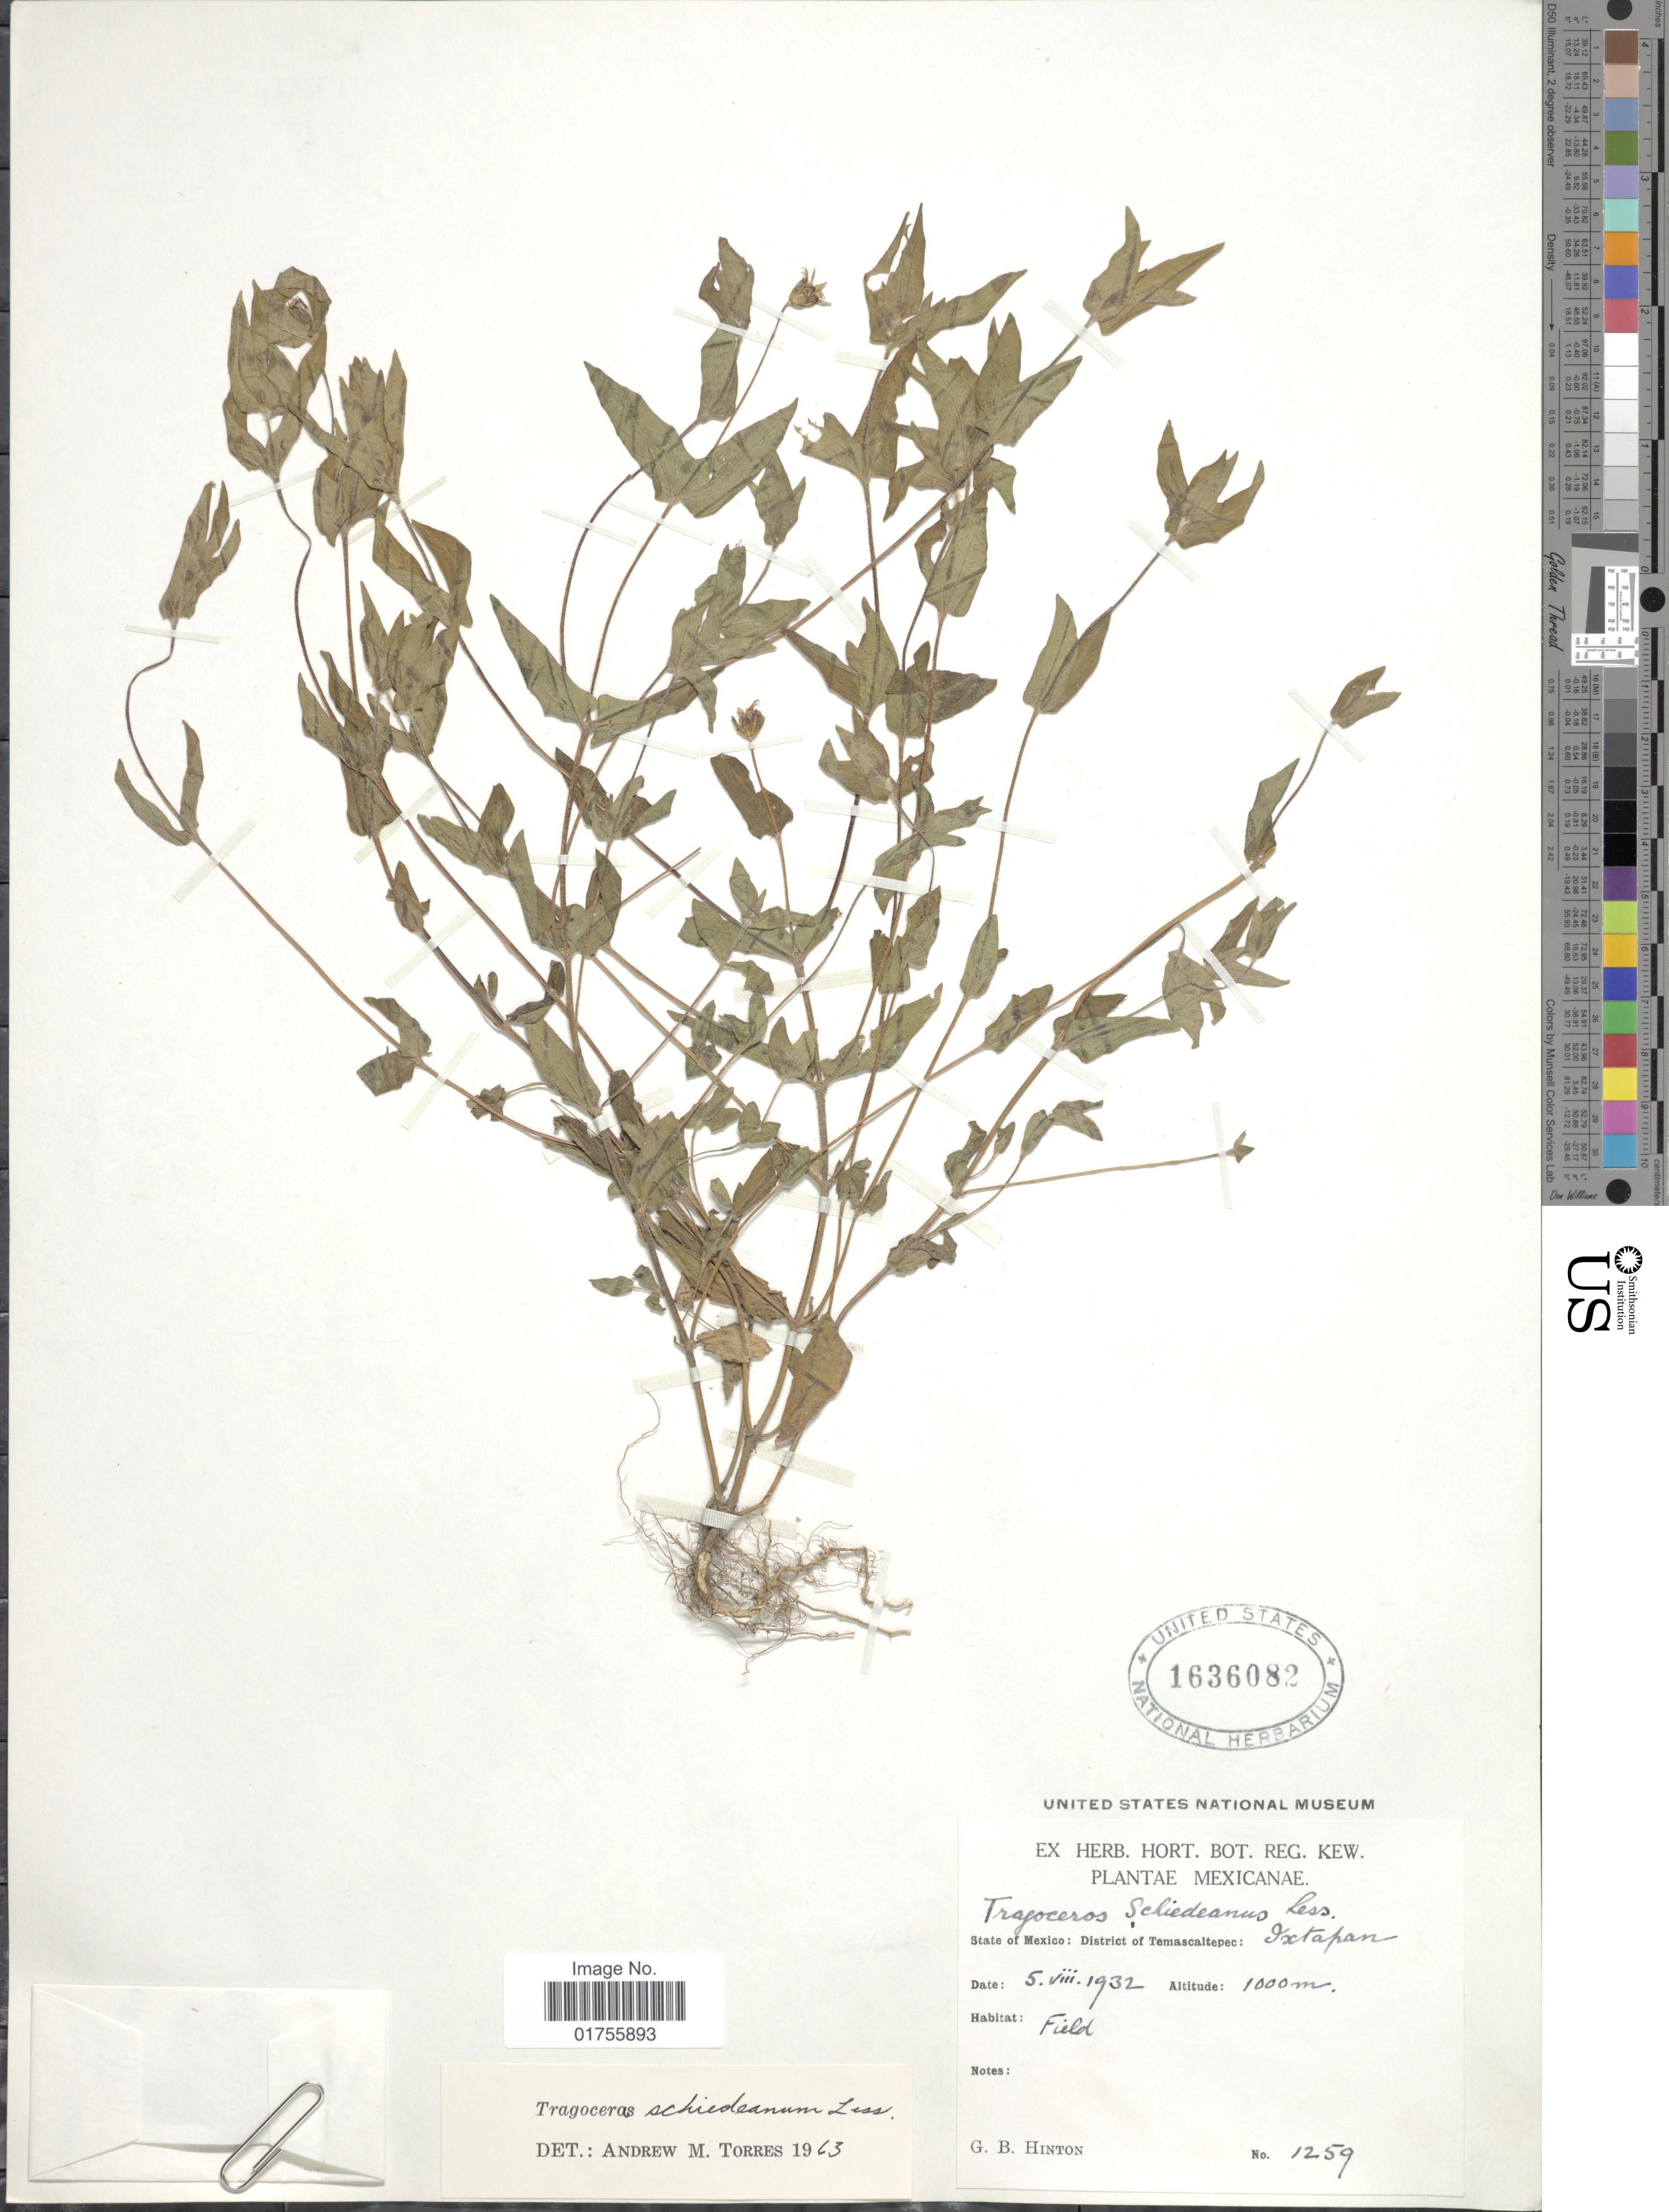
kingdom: Plantae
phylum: Tracheophyta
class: Magnoliopsida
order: Asterales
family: Asteraceae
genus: Tragoceros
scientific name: Tragoceros schiedeanum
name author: Less.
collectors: G. B. Hinton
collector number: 1259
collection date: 1932-08-05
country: Mexico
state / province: México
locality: State of Mexico: District of Temascaltepec: Ixtapan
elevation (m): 1000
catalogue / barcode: US 1636082